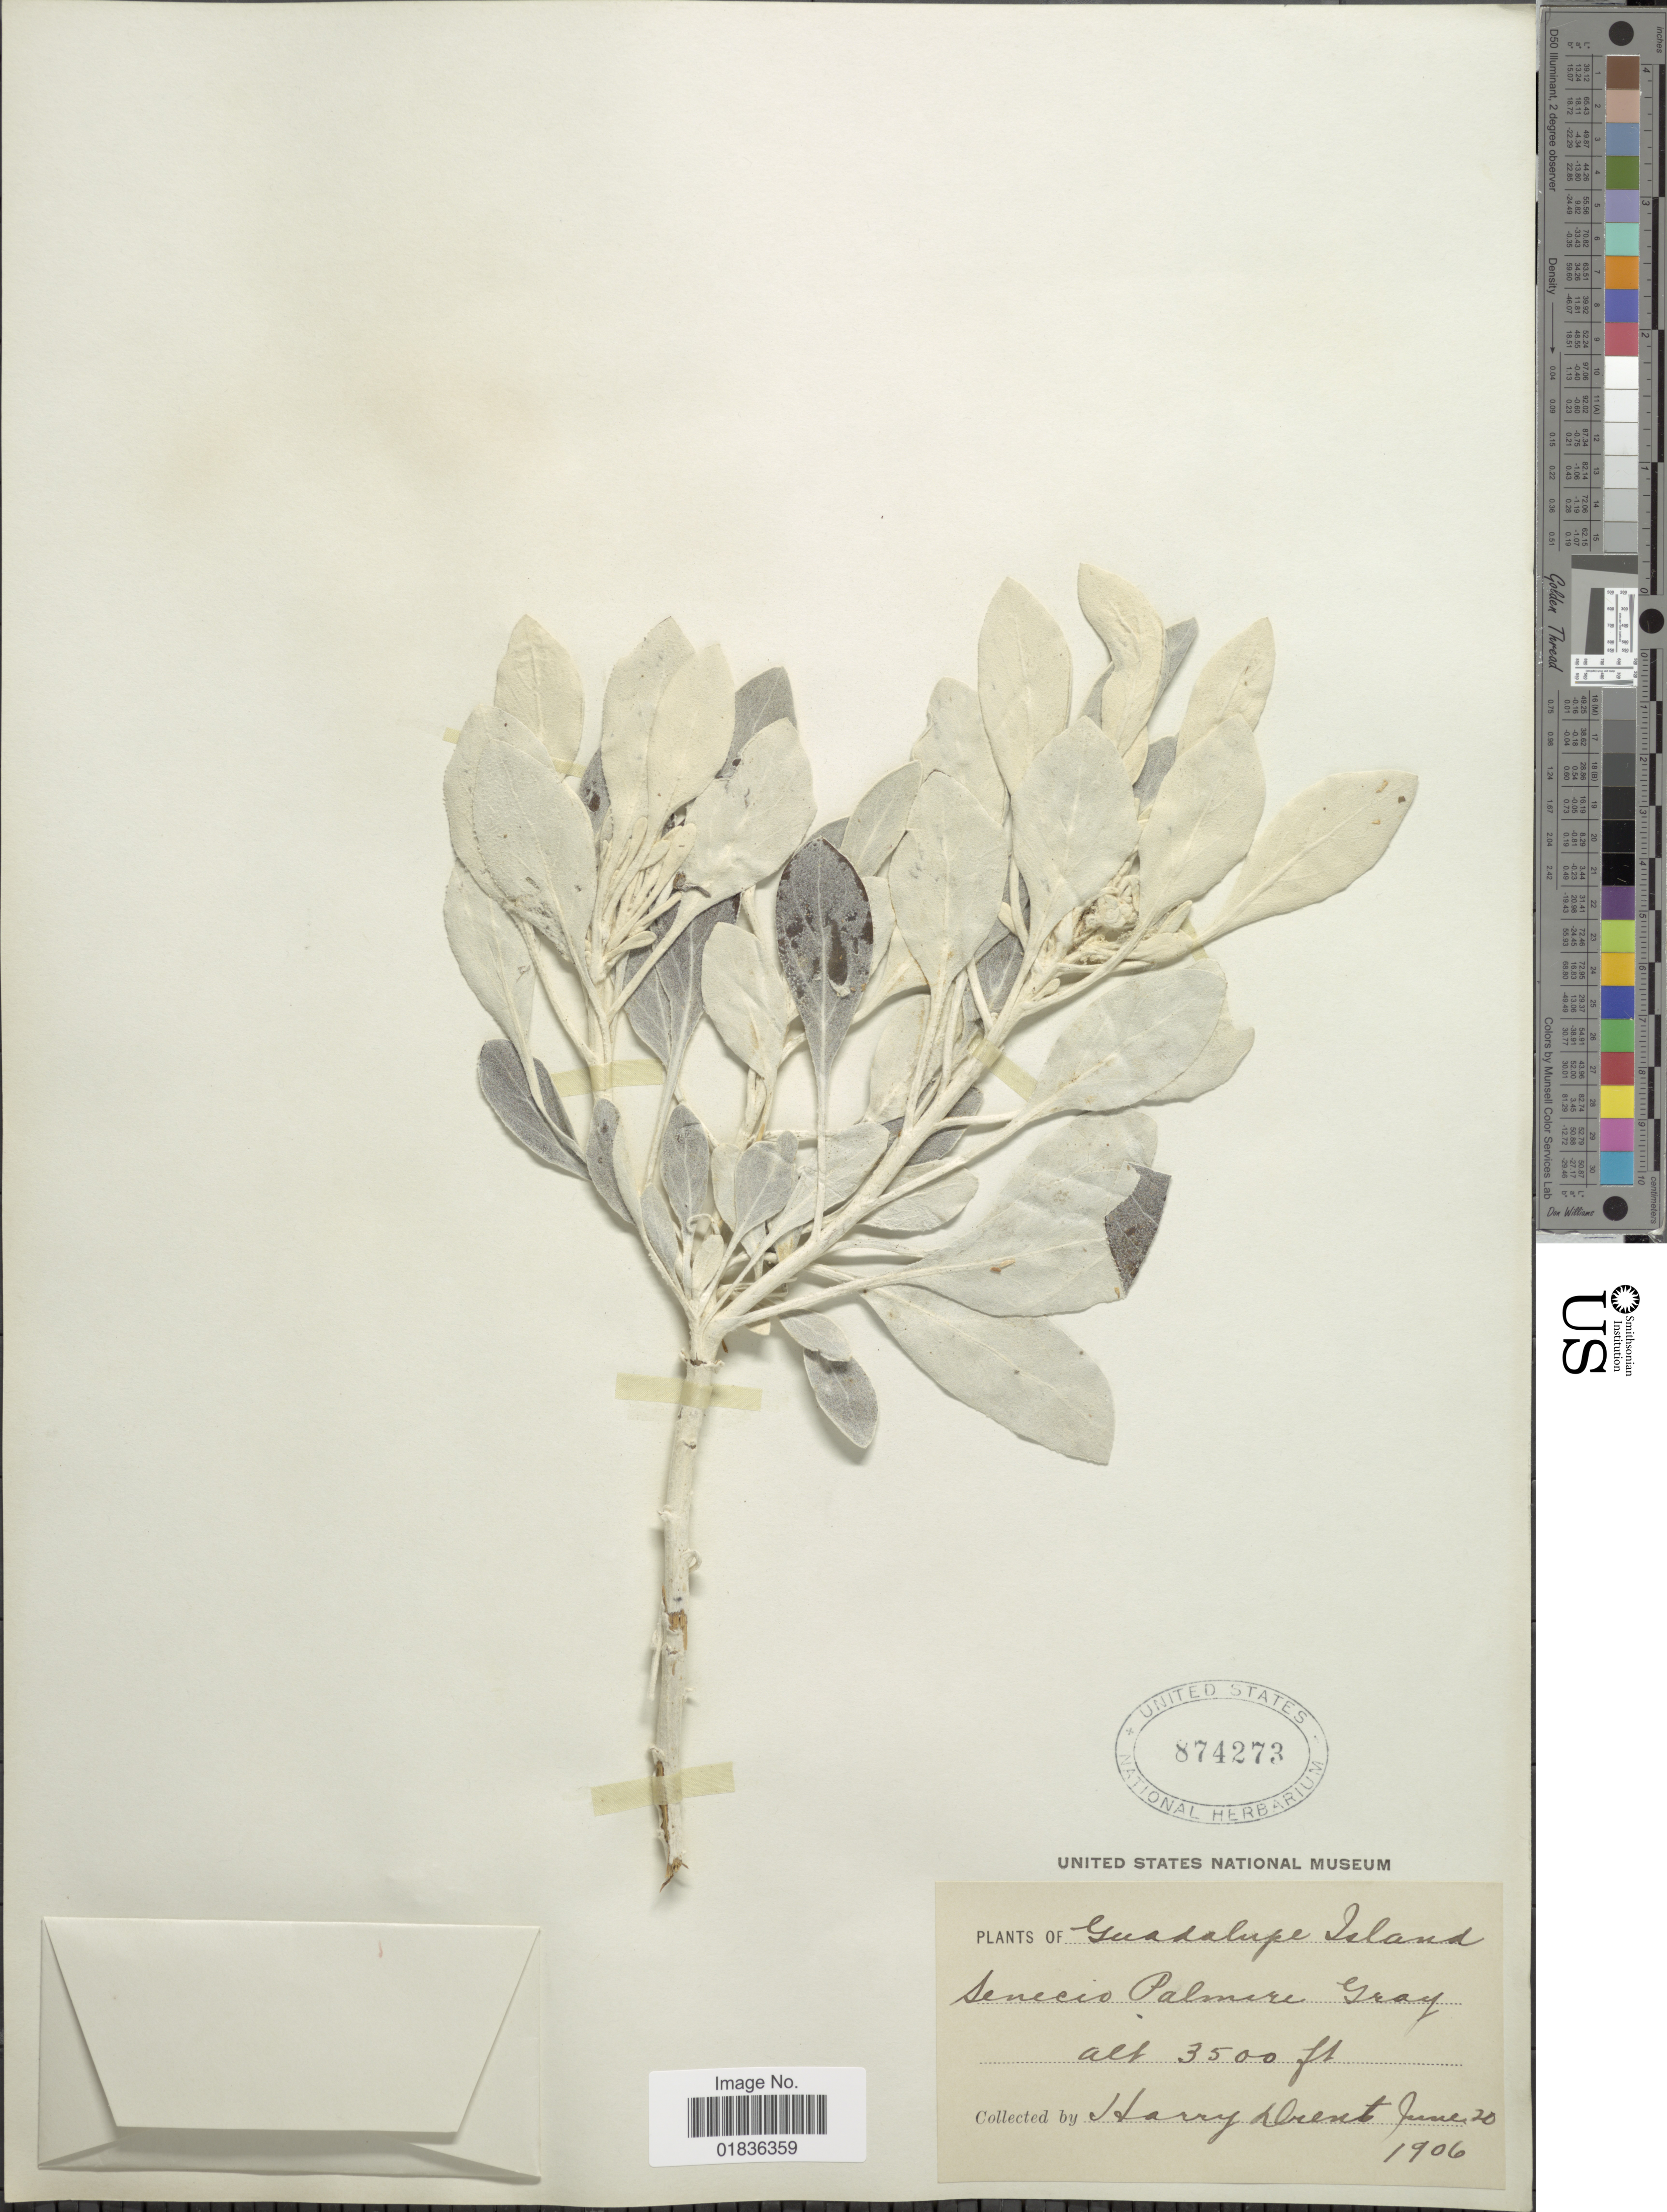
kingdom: Plantae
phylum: Tracheophyta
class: Magnoliopsida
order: Asterales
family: Asteraceae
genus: Senecio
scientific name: Senecio palmeri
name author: A. Gray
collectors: H. Drent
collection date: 1906-06-20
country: Mexico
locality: Guadalupe Island.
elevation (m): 1067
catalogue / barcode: US 874273